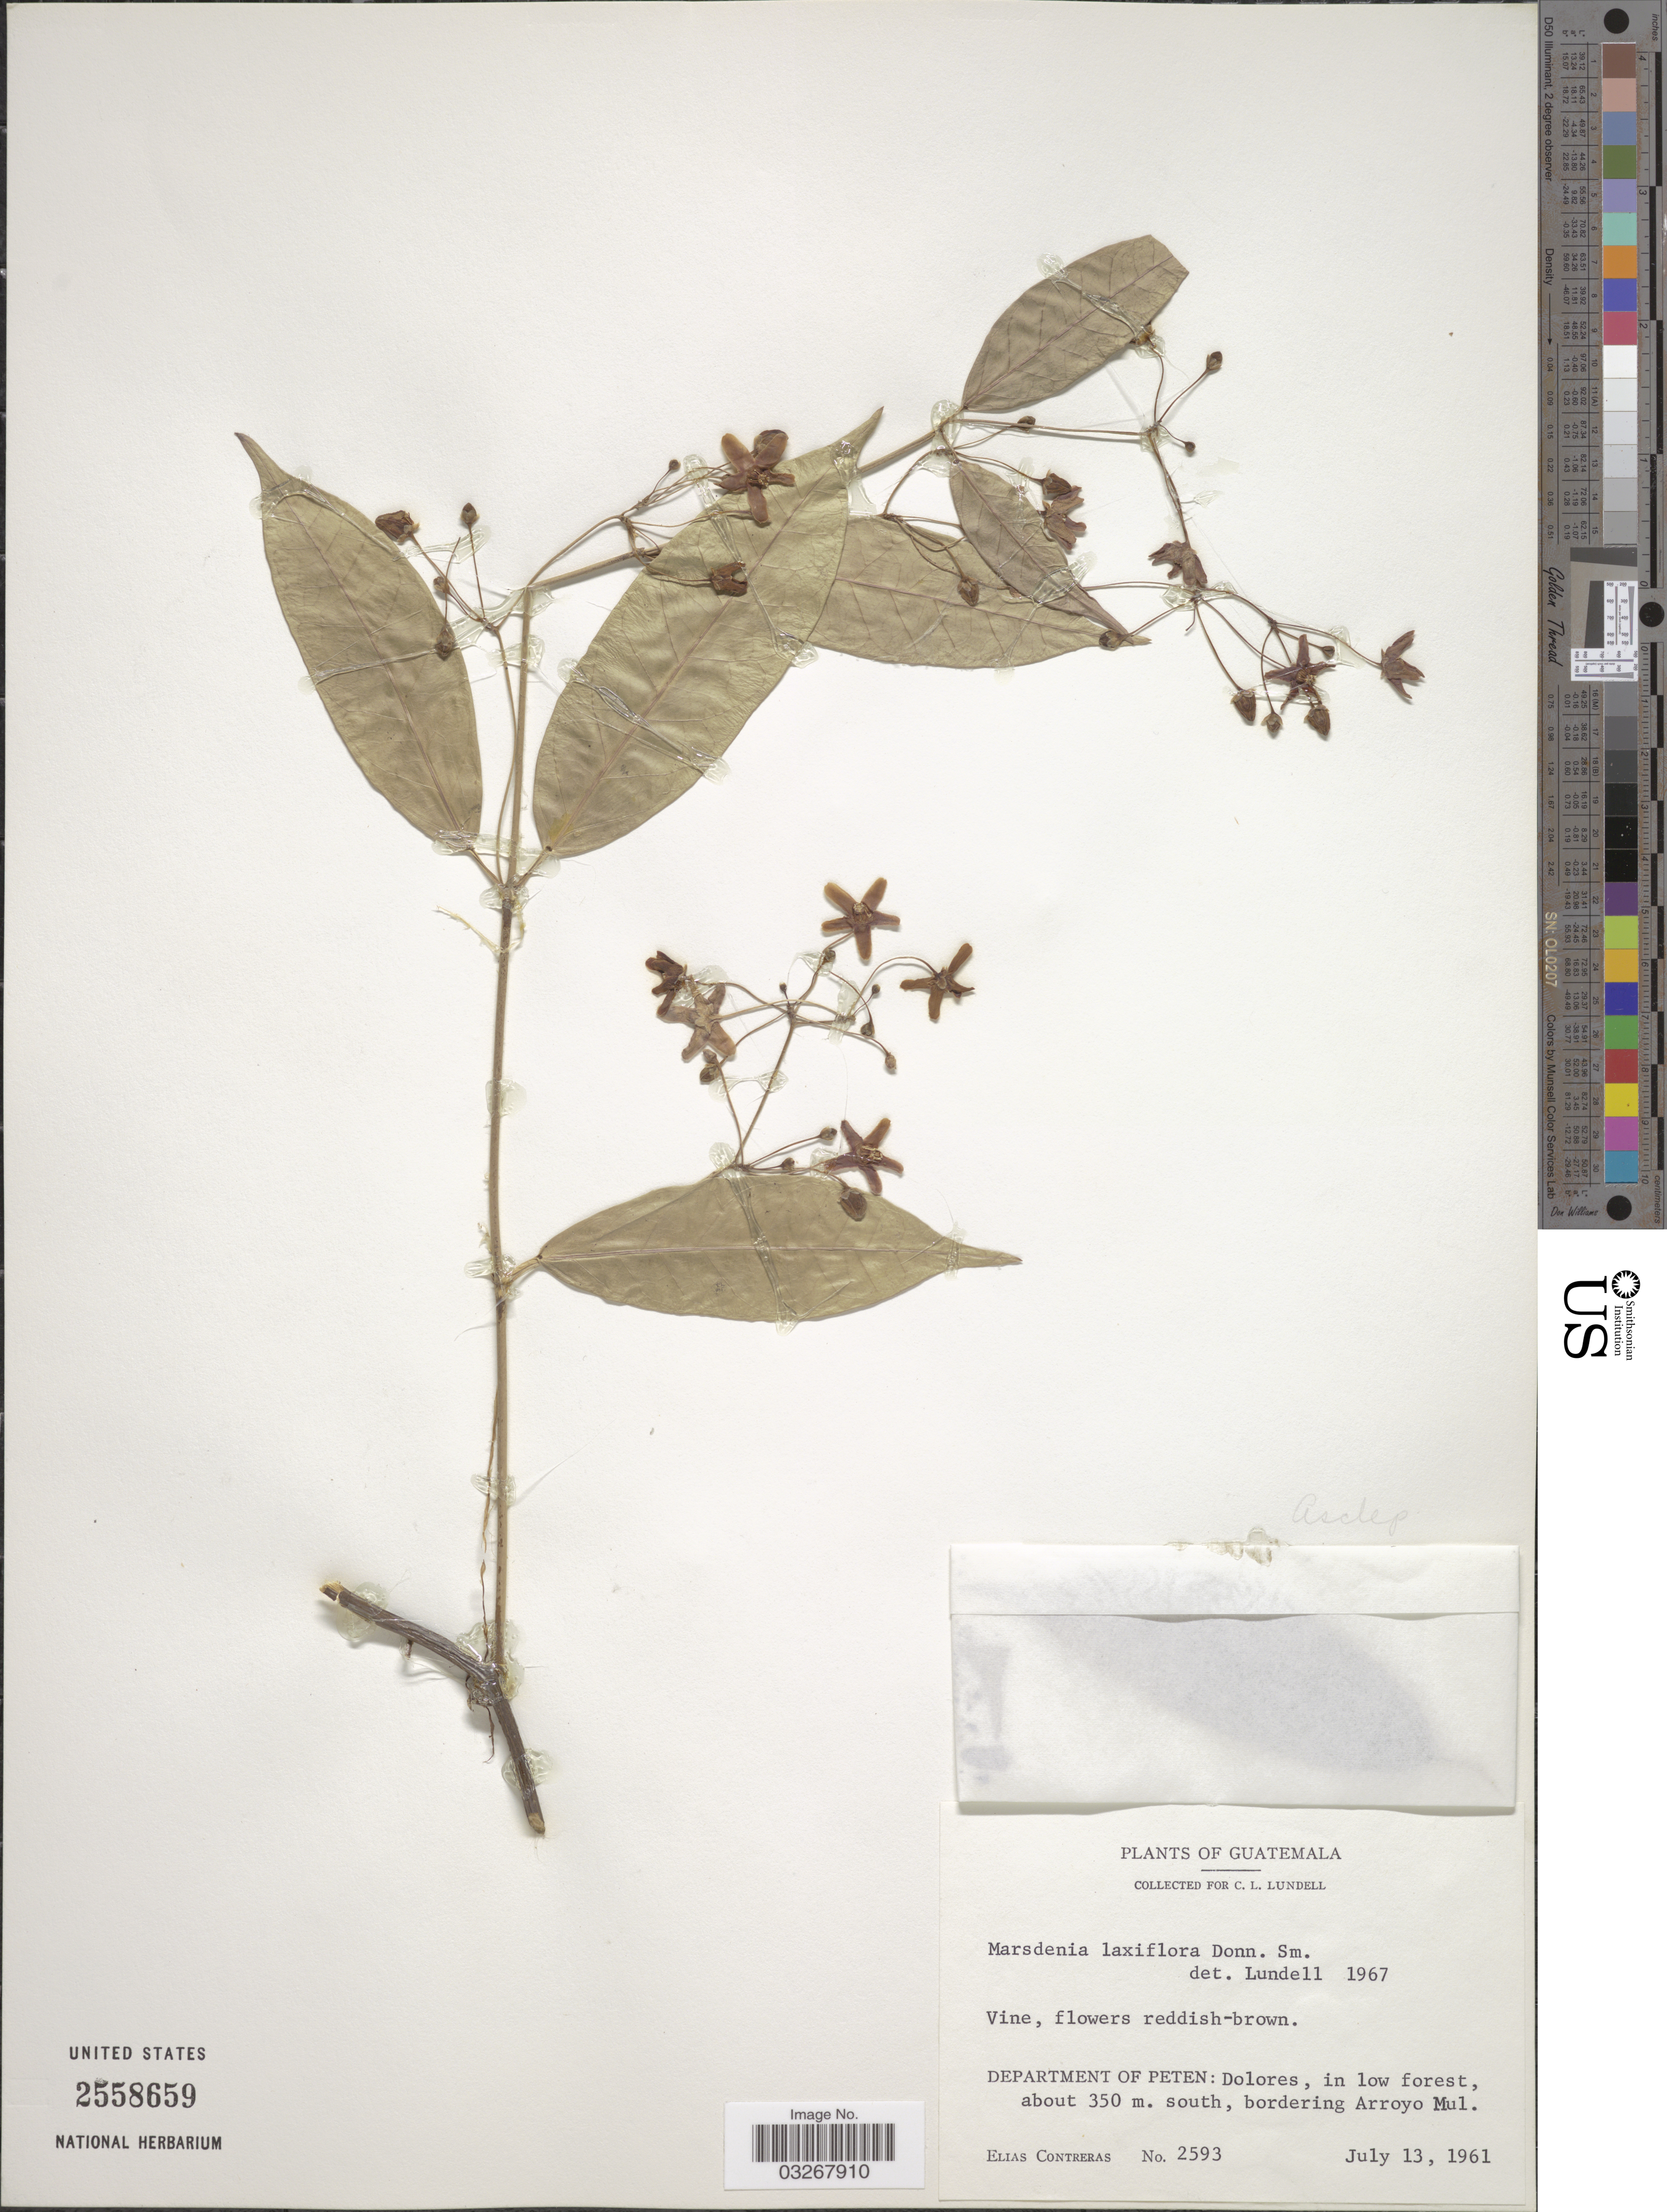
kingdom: Plantae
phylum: Tracheophyta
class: Magnoliopsida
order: Gentianales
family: Apocynaceae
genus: Marsdenia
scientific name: Marsdenia laxiflora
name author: Donn. Sm.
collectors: E. Contreras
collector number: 2593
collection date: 1961-07-13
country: Guatemala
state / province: El Petén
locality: Department of Peten: Dolores, south, bordering Arroyo Mul.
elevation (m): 350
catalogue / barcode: US 2558659